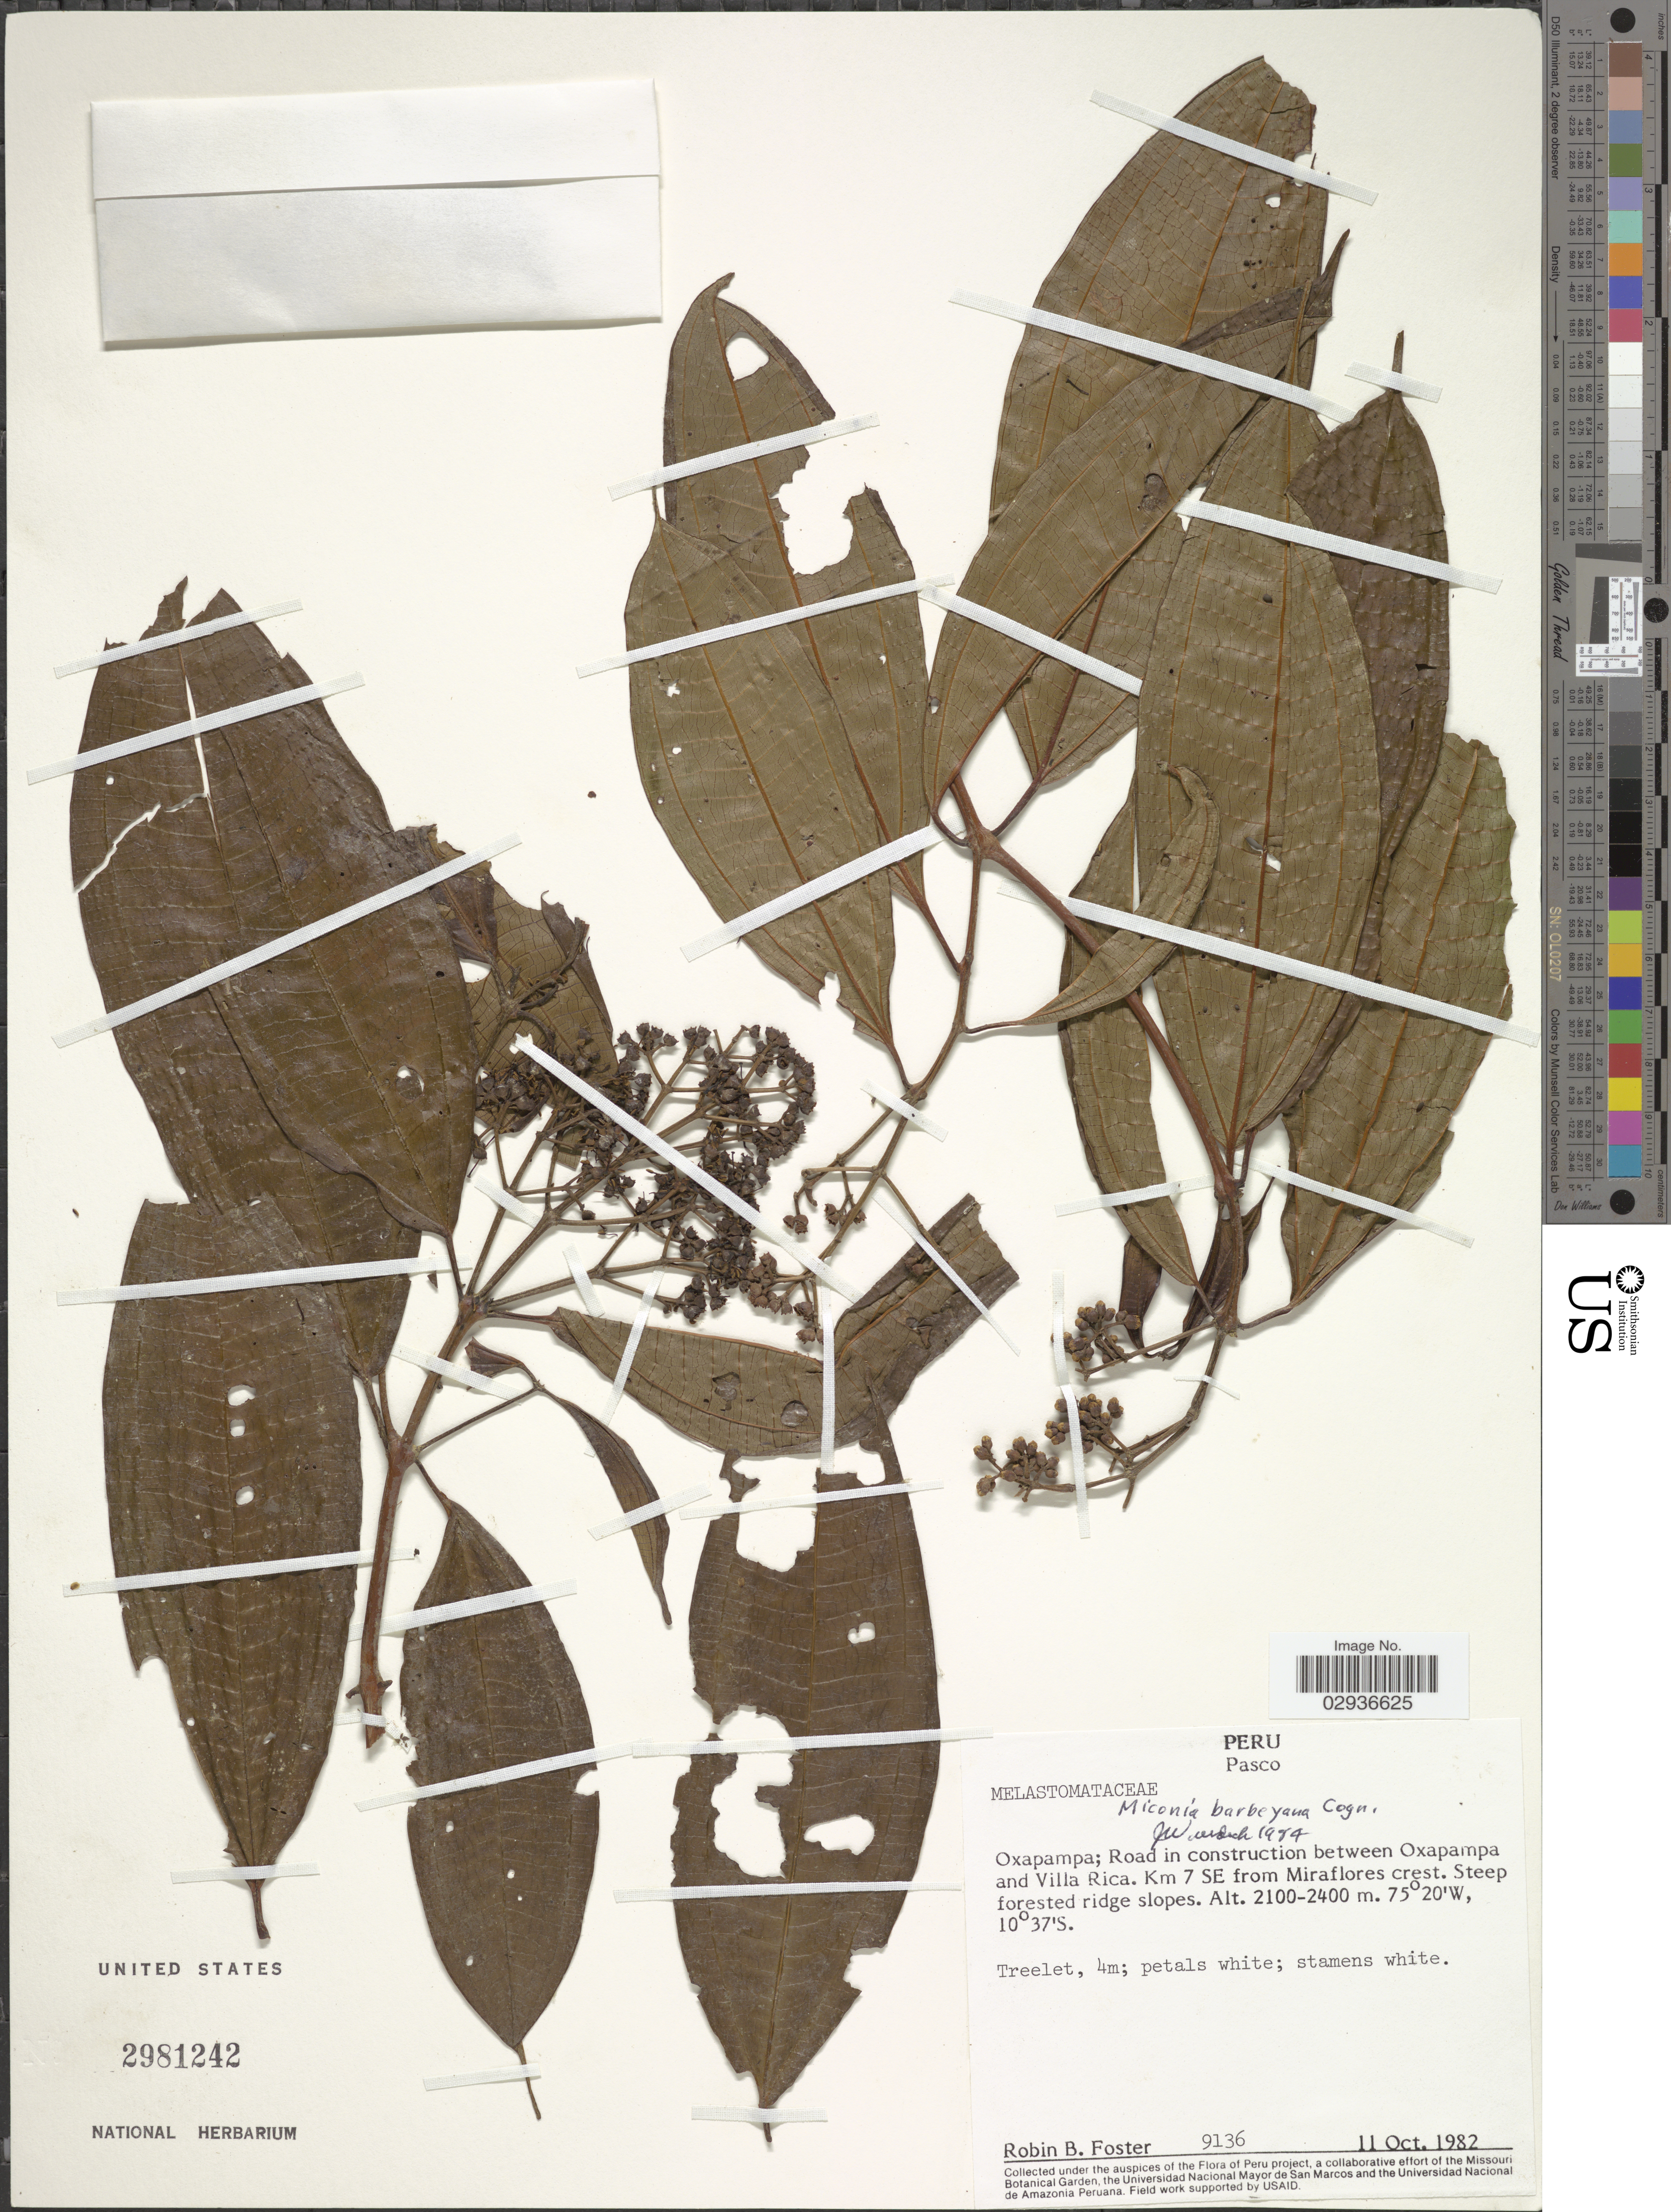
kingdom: Plantae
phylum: Tracheophyta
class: Magnoliopsida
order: Myrtales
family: Melastomataceae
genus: Miconia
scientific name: Miconia barbeyana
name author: Cogn.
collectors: R. B. Foster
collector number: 9136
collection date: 1982-10-11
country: Peru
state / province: Pasco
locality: Oxapampa; Road in construction between Oxapampa and Villa Rica. Km 7 SE from Miraflores crest.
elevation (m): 2100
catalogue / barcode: US 2981242